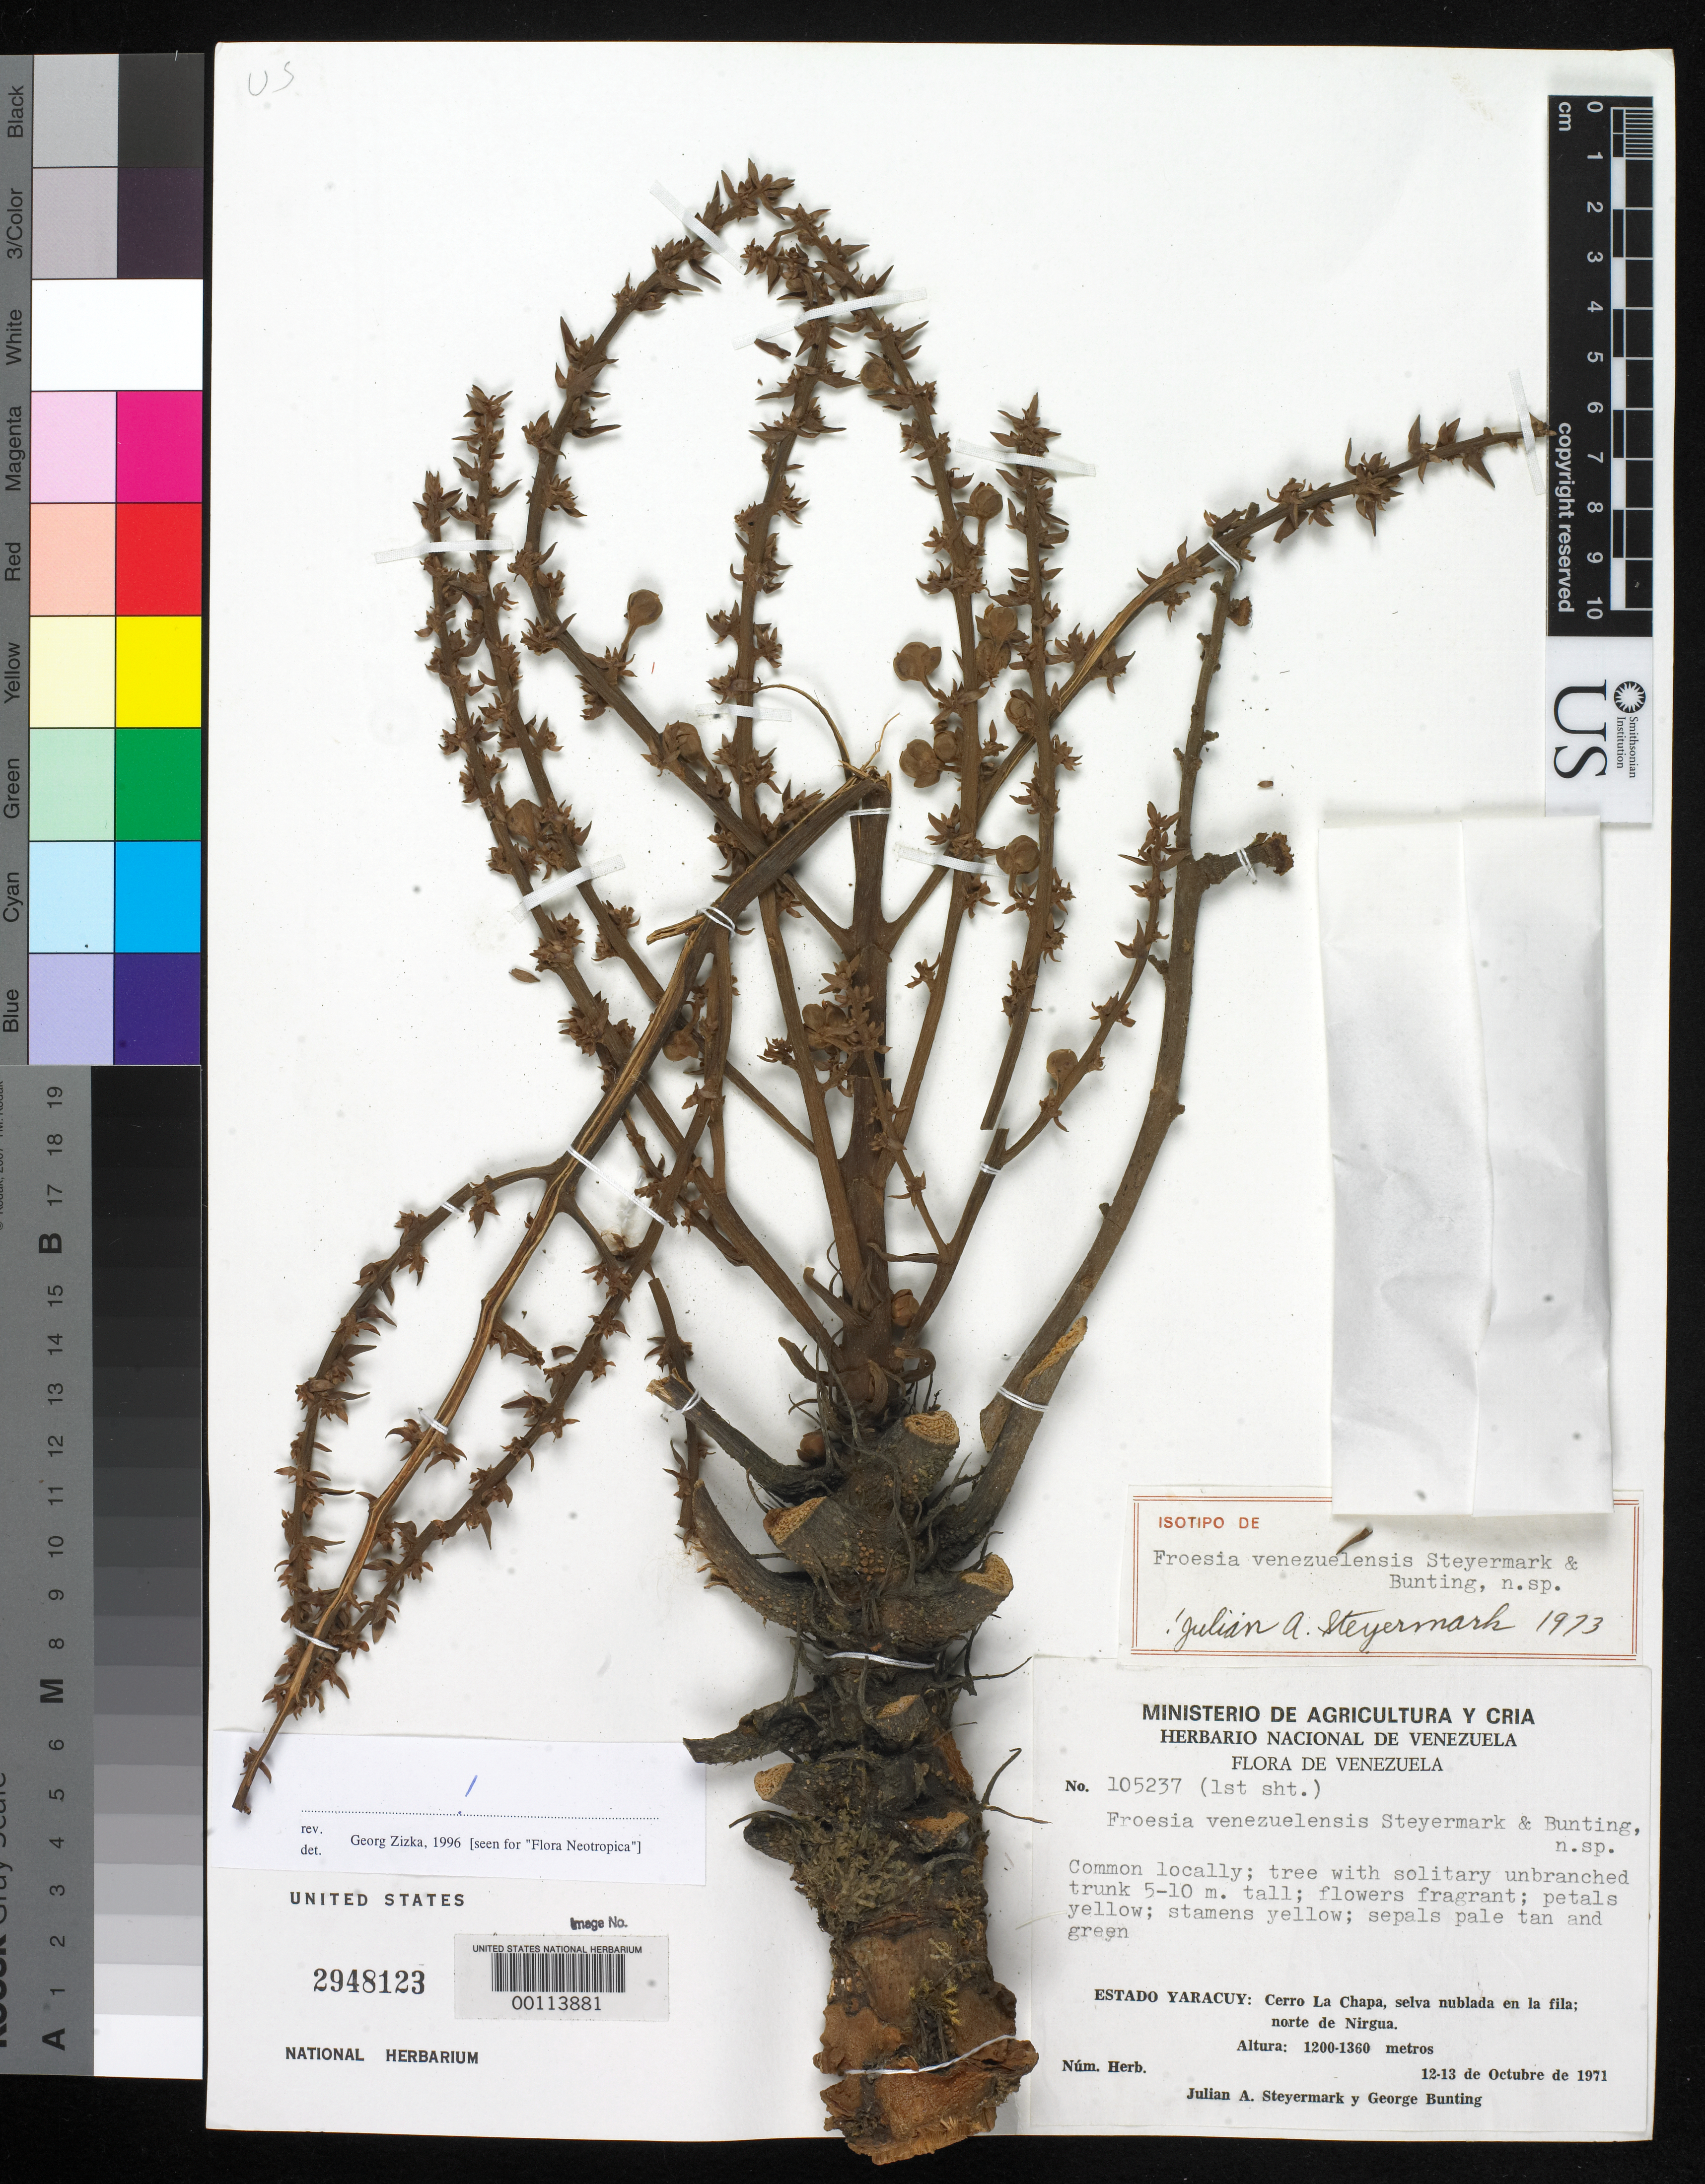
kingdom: Plantae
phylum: Tracheophyta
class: Magnoliopsida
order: Malpighiales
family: Quiinaceae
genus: Froesia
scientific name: Froesia venezuelensis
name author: Steyerm. & G.S. Bunting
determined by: Steyermark, Julian A., (VEN)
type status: Isotype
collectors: J. Steyermark & G. S. Bunting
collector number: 105237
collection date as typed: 12 Oct 1971 to 13 Oct 1971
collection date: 1971-10-12/1971-10-13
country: Venezuela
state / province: Yaracuy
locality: Cerro La Chapa, selva nublada en Lafila; Norte de Nirgua.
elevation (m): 1200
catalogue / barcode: US 2948123